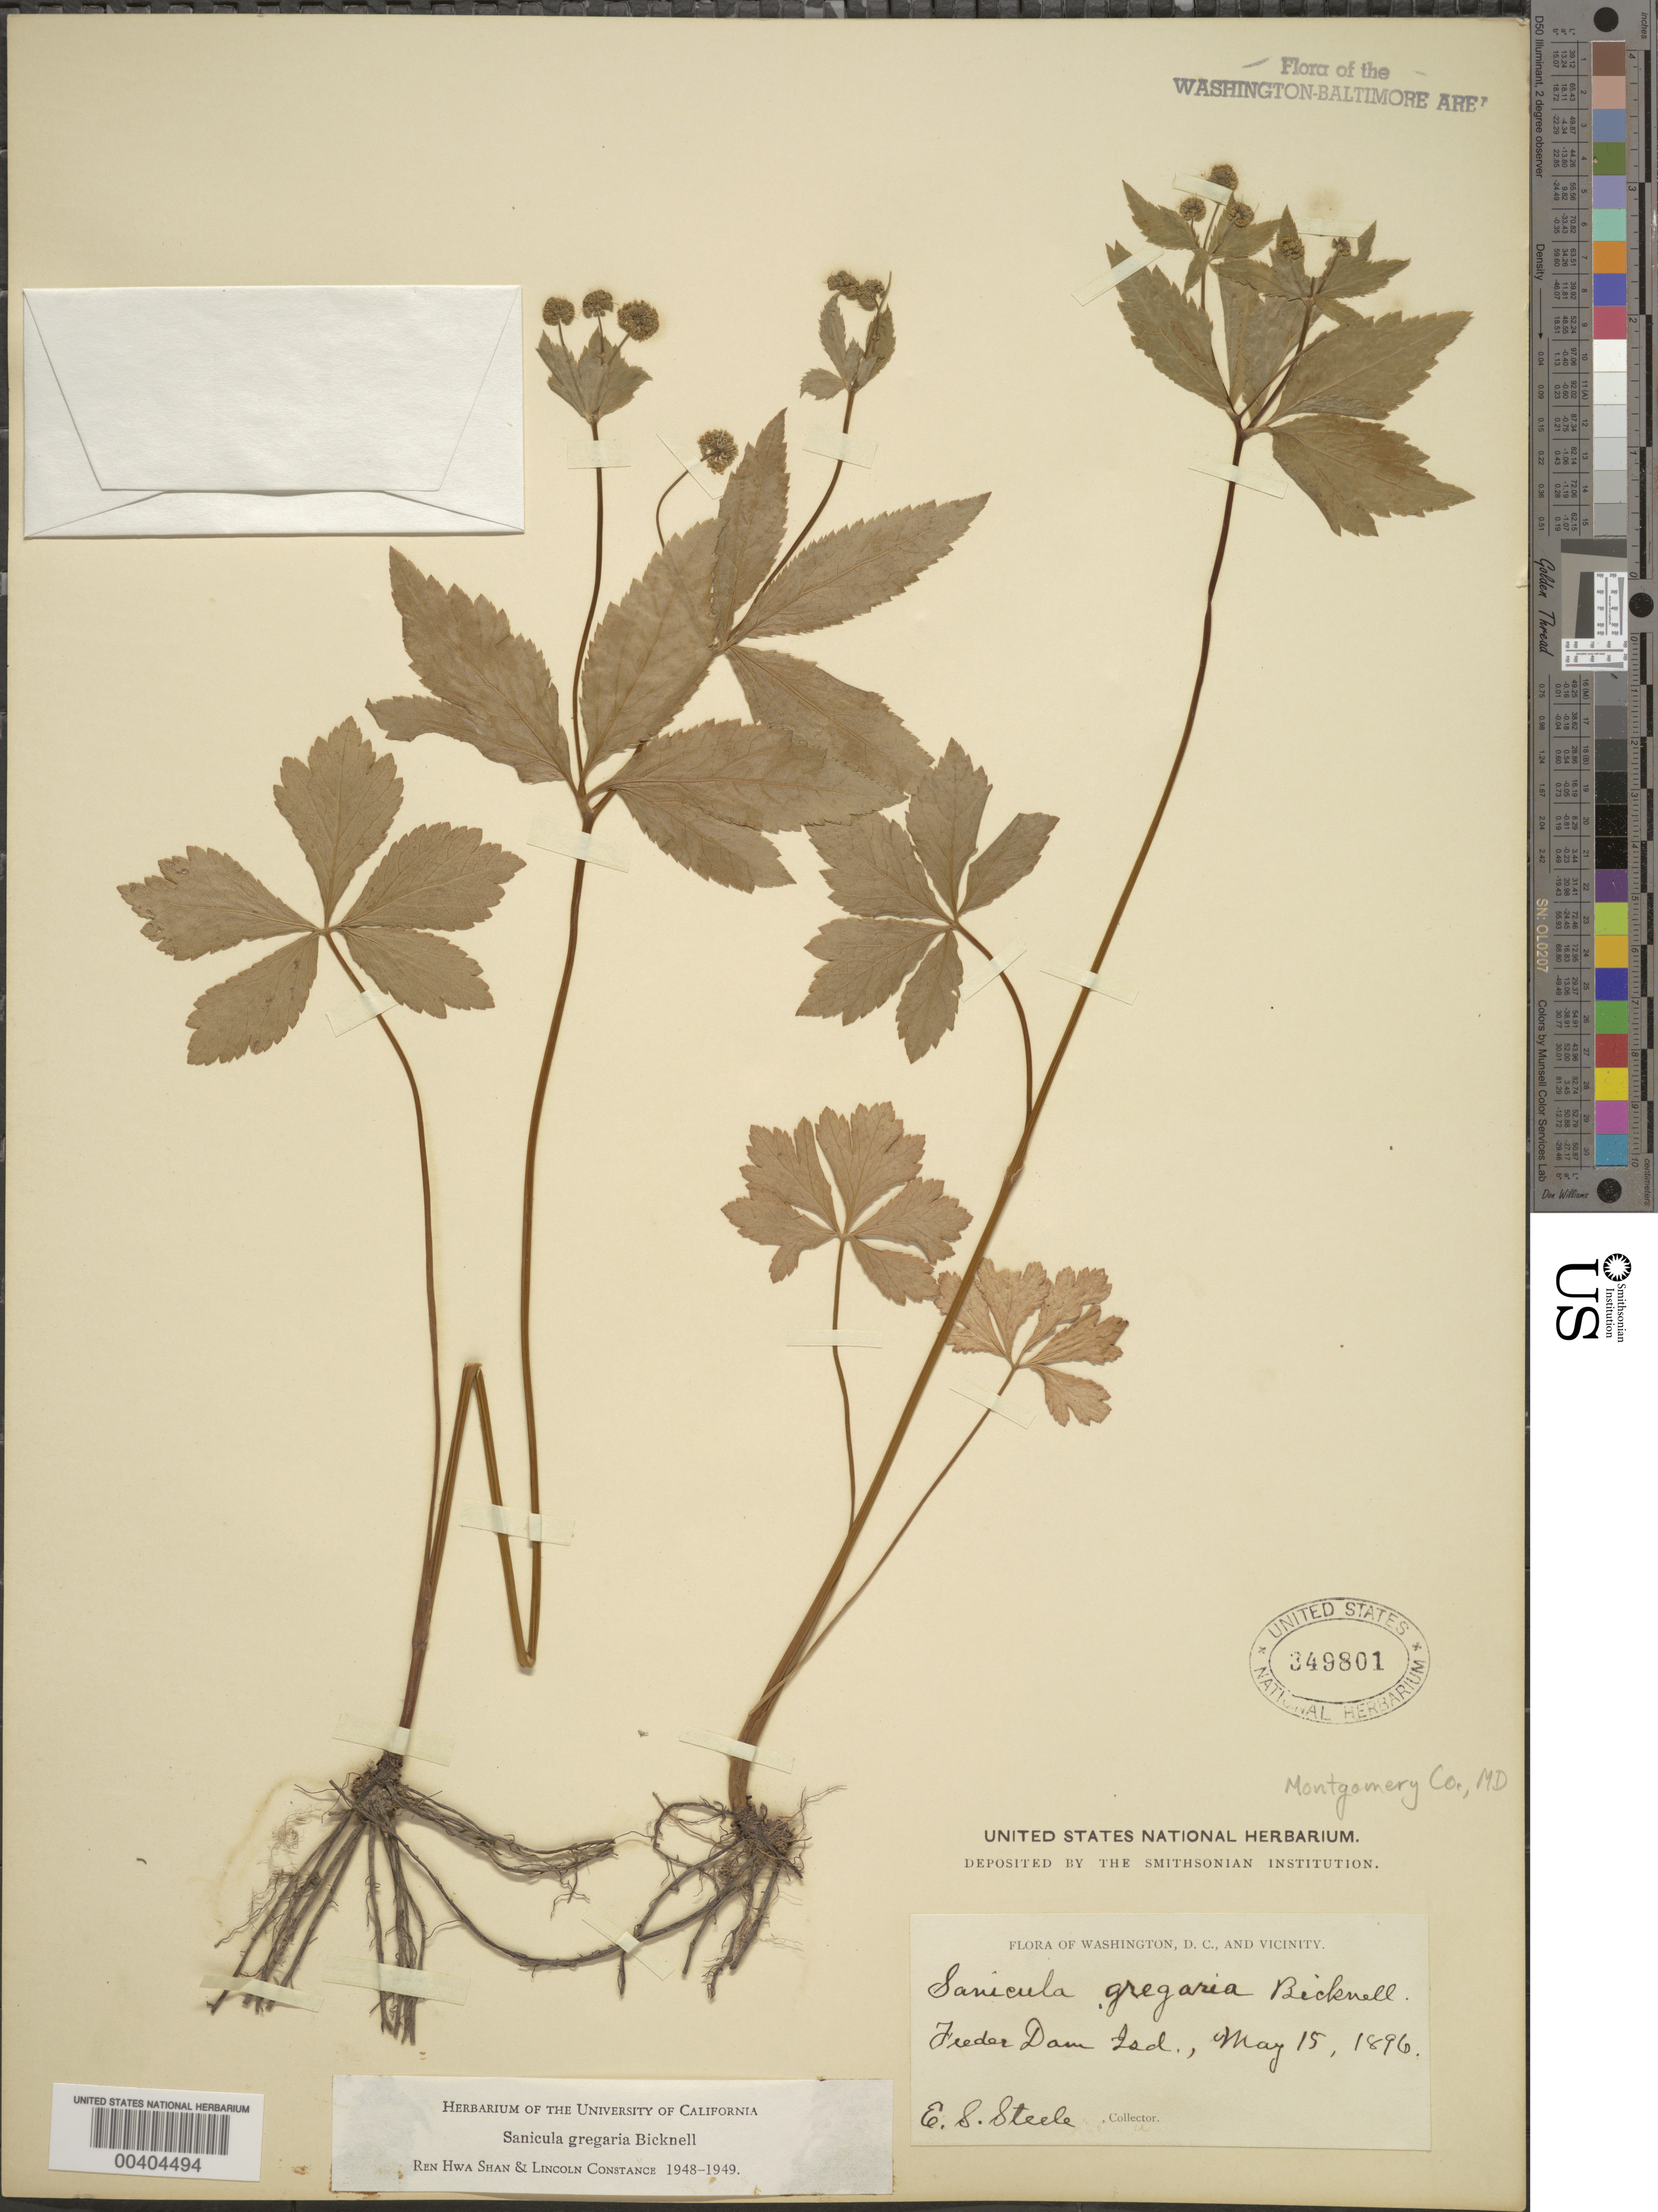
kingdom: Plantae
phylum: Tracheophyta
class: Magnoliopsida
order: Apiales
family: Apiaceae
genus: Sanicula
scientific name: Sanicula odorata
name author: (Raf.) Pryer & Phillippe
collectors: E. Steele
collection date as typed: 15 May 1896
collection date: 1896-05-15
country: United States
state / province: Maryland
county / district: Montgomery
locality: Feeder Dam Island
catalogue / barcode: US 349801